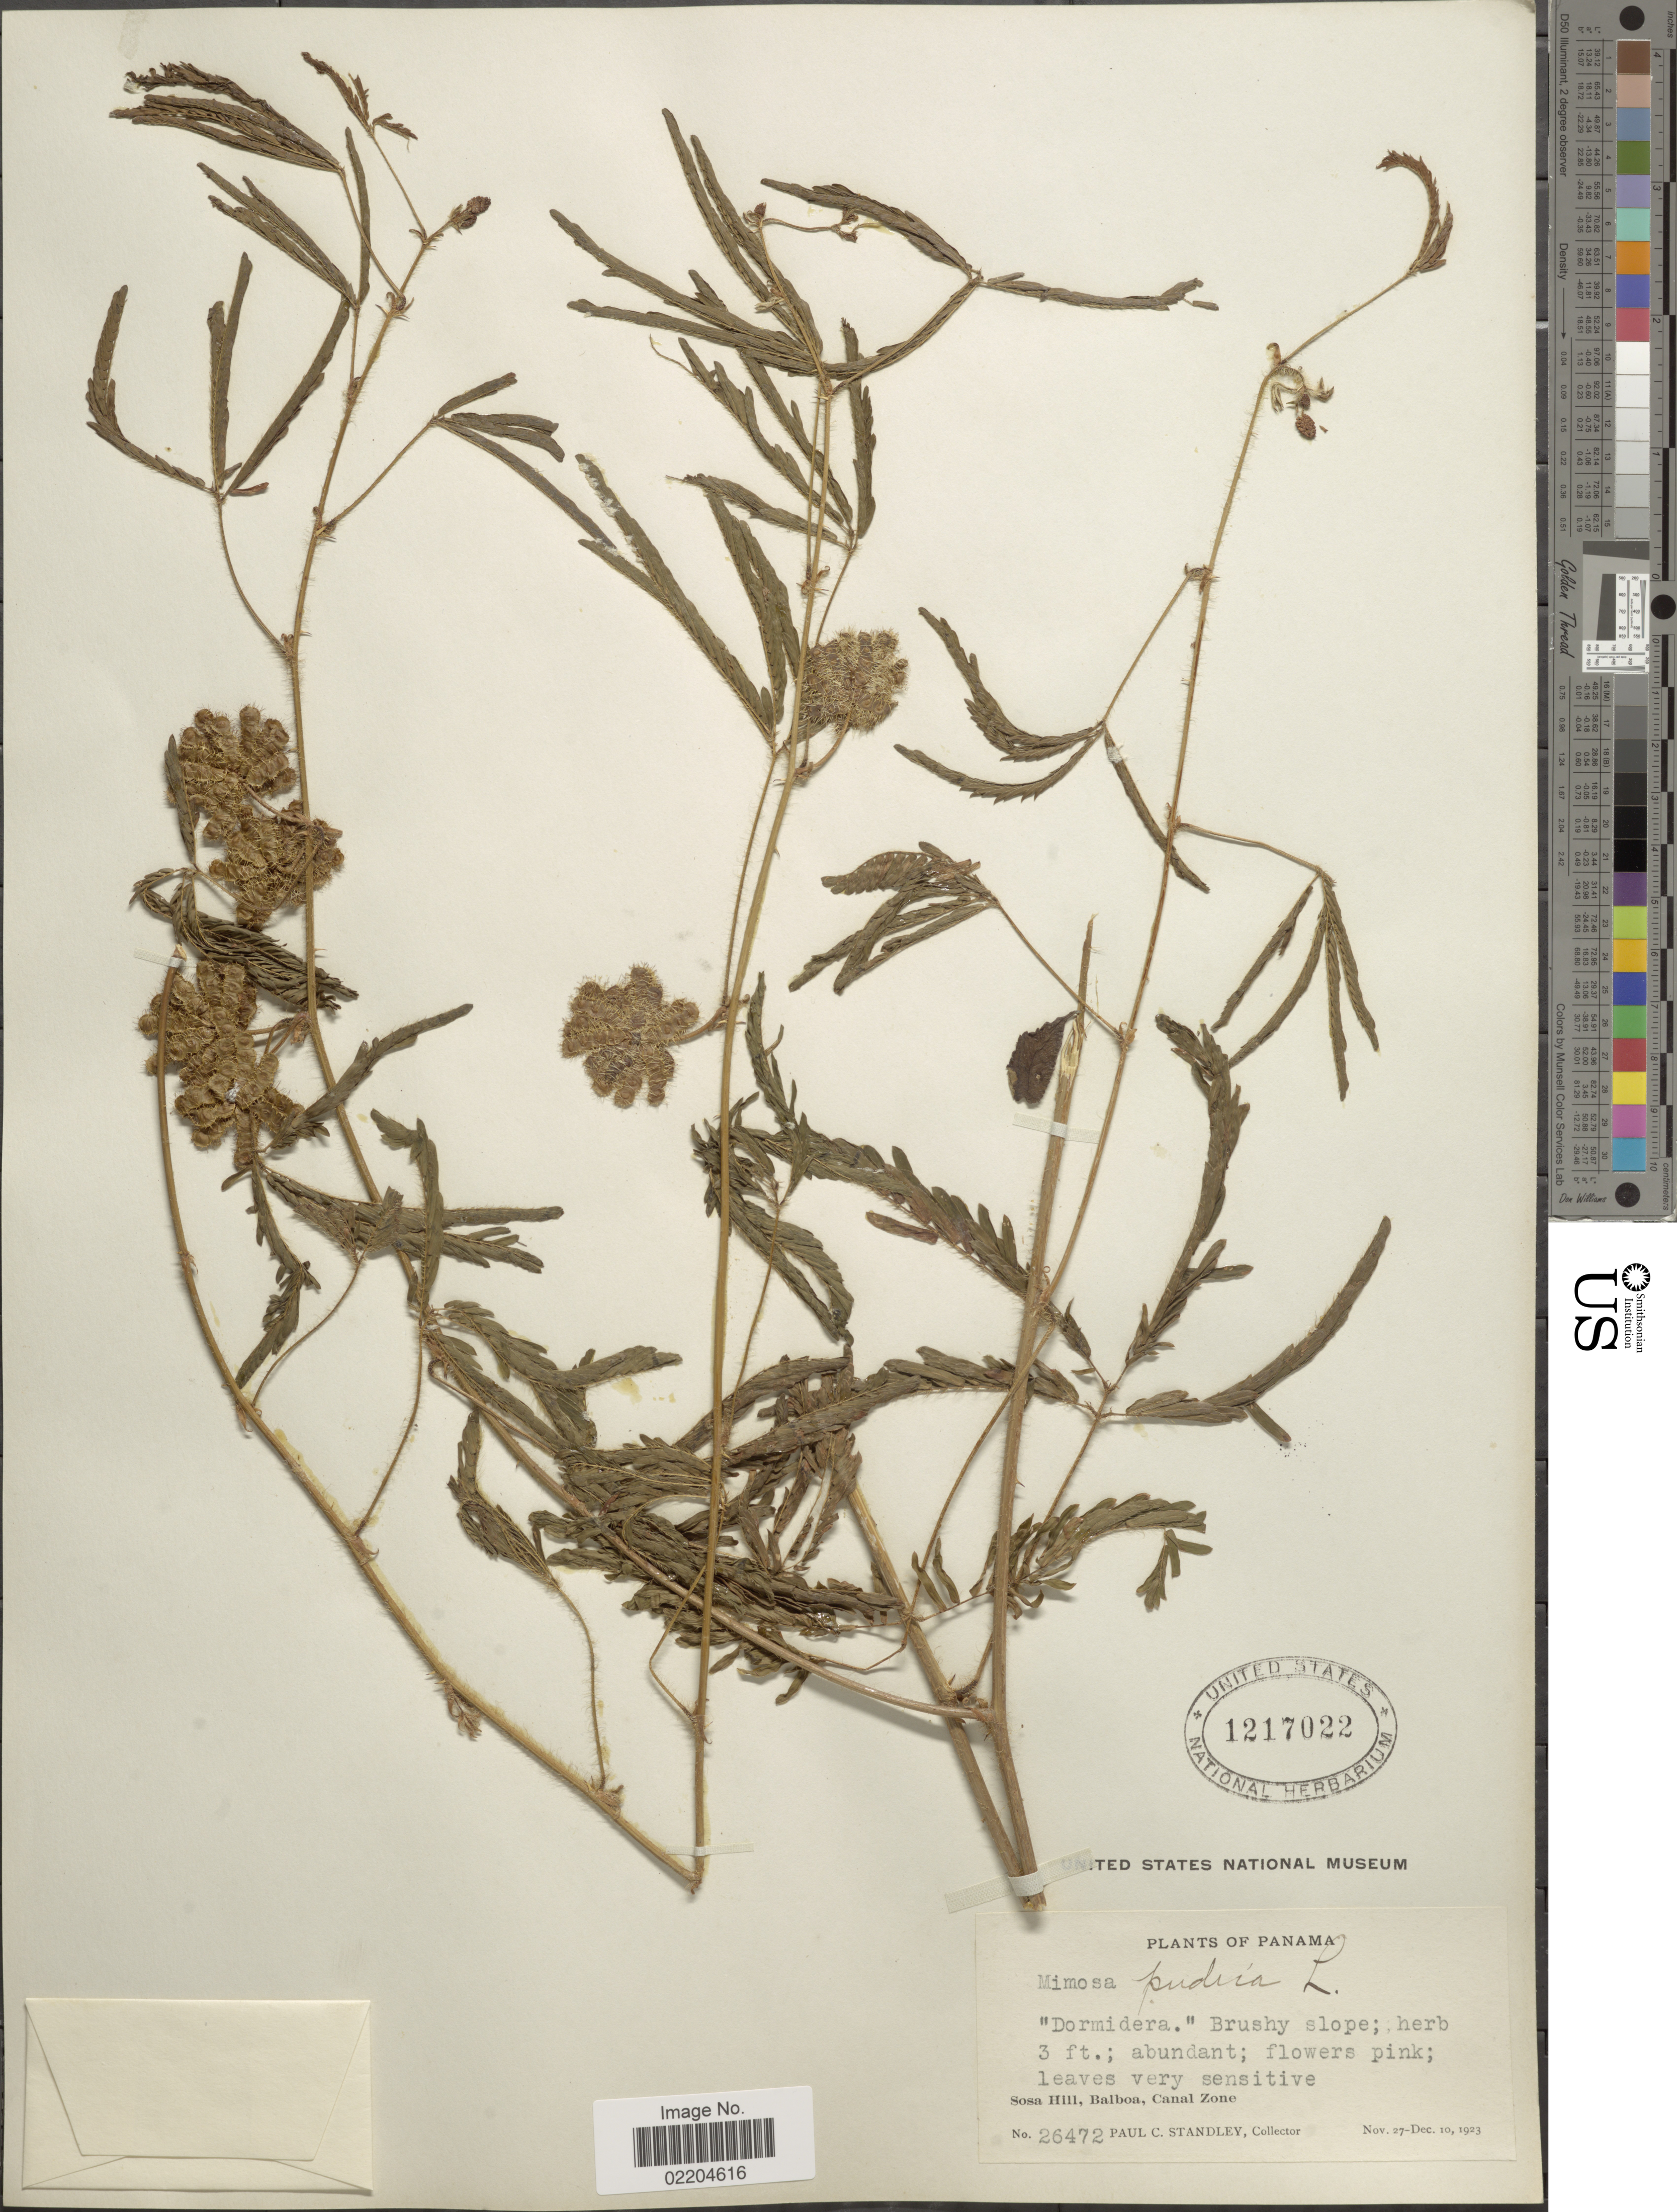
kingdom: Plantae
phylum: Tracheophyta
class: Magnoliopsida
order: Fabales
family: Fabaceae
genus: Mimosa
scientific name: Mimosa pudica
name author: L.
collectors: P. C. Standley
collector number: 26472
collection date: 1923-11-27/1923-12-10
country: Panama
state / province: Colón / Panamá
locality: Sosa Hill, Balboa, Canal Zone.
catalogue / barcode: US 1217022